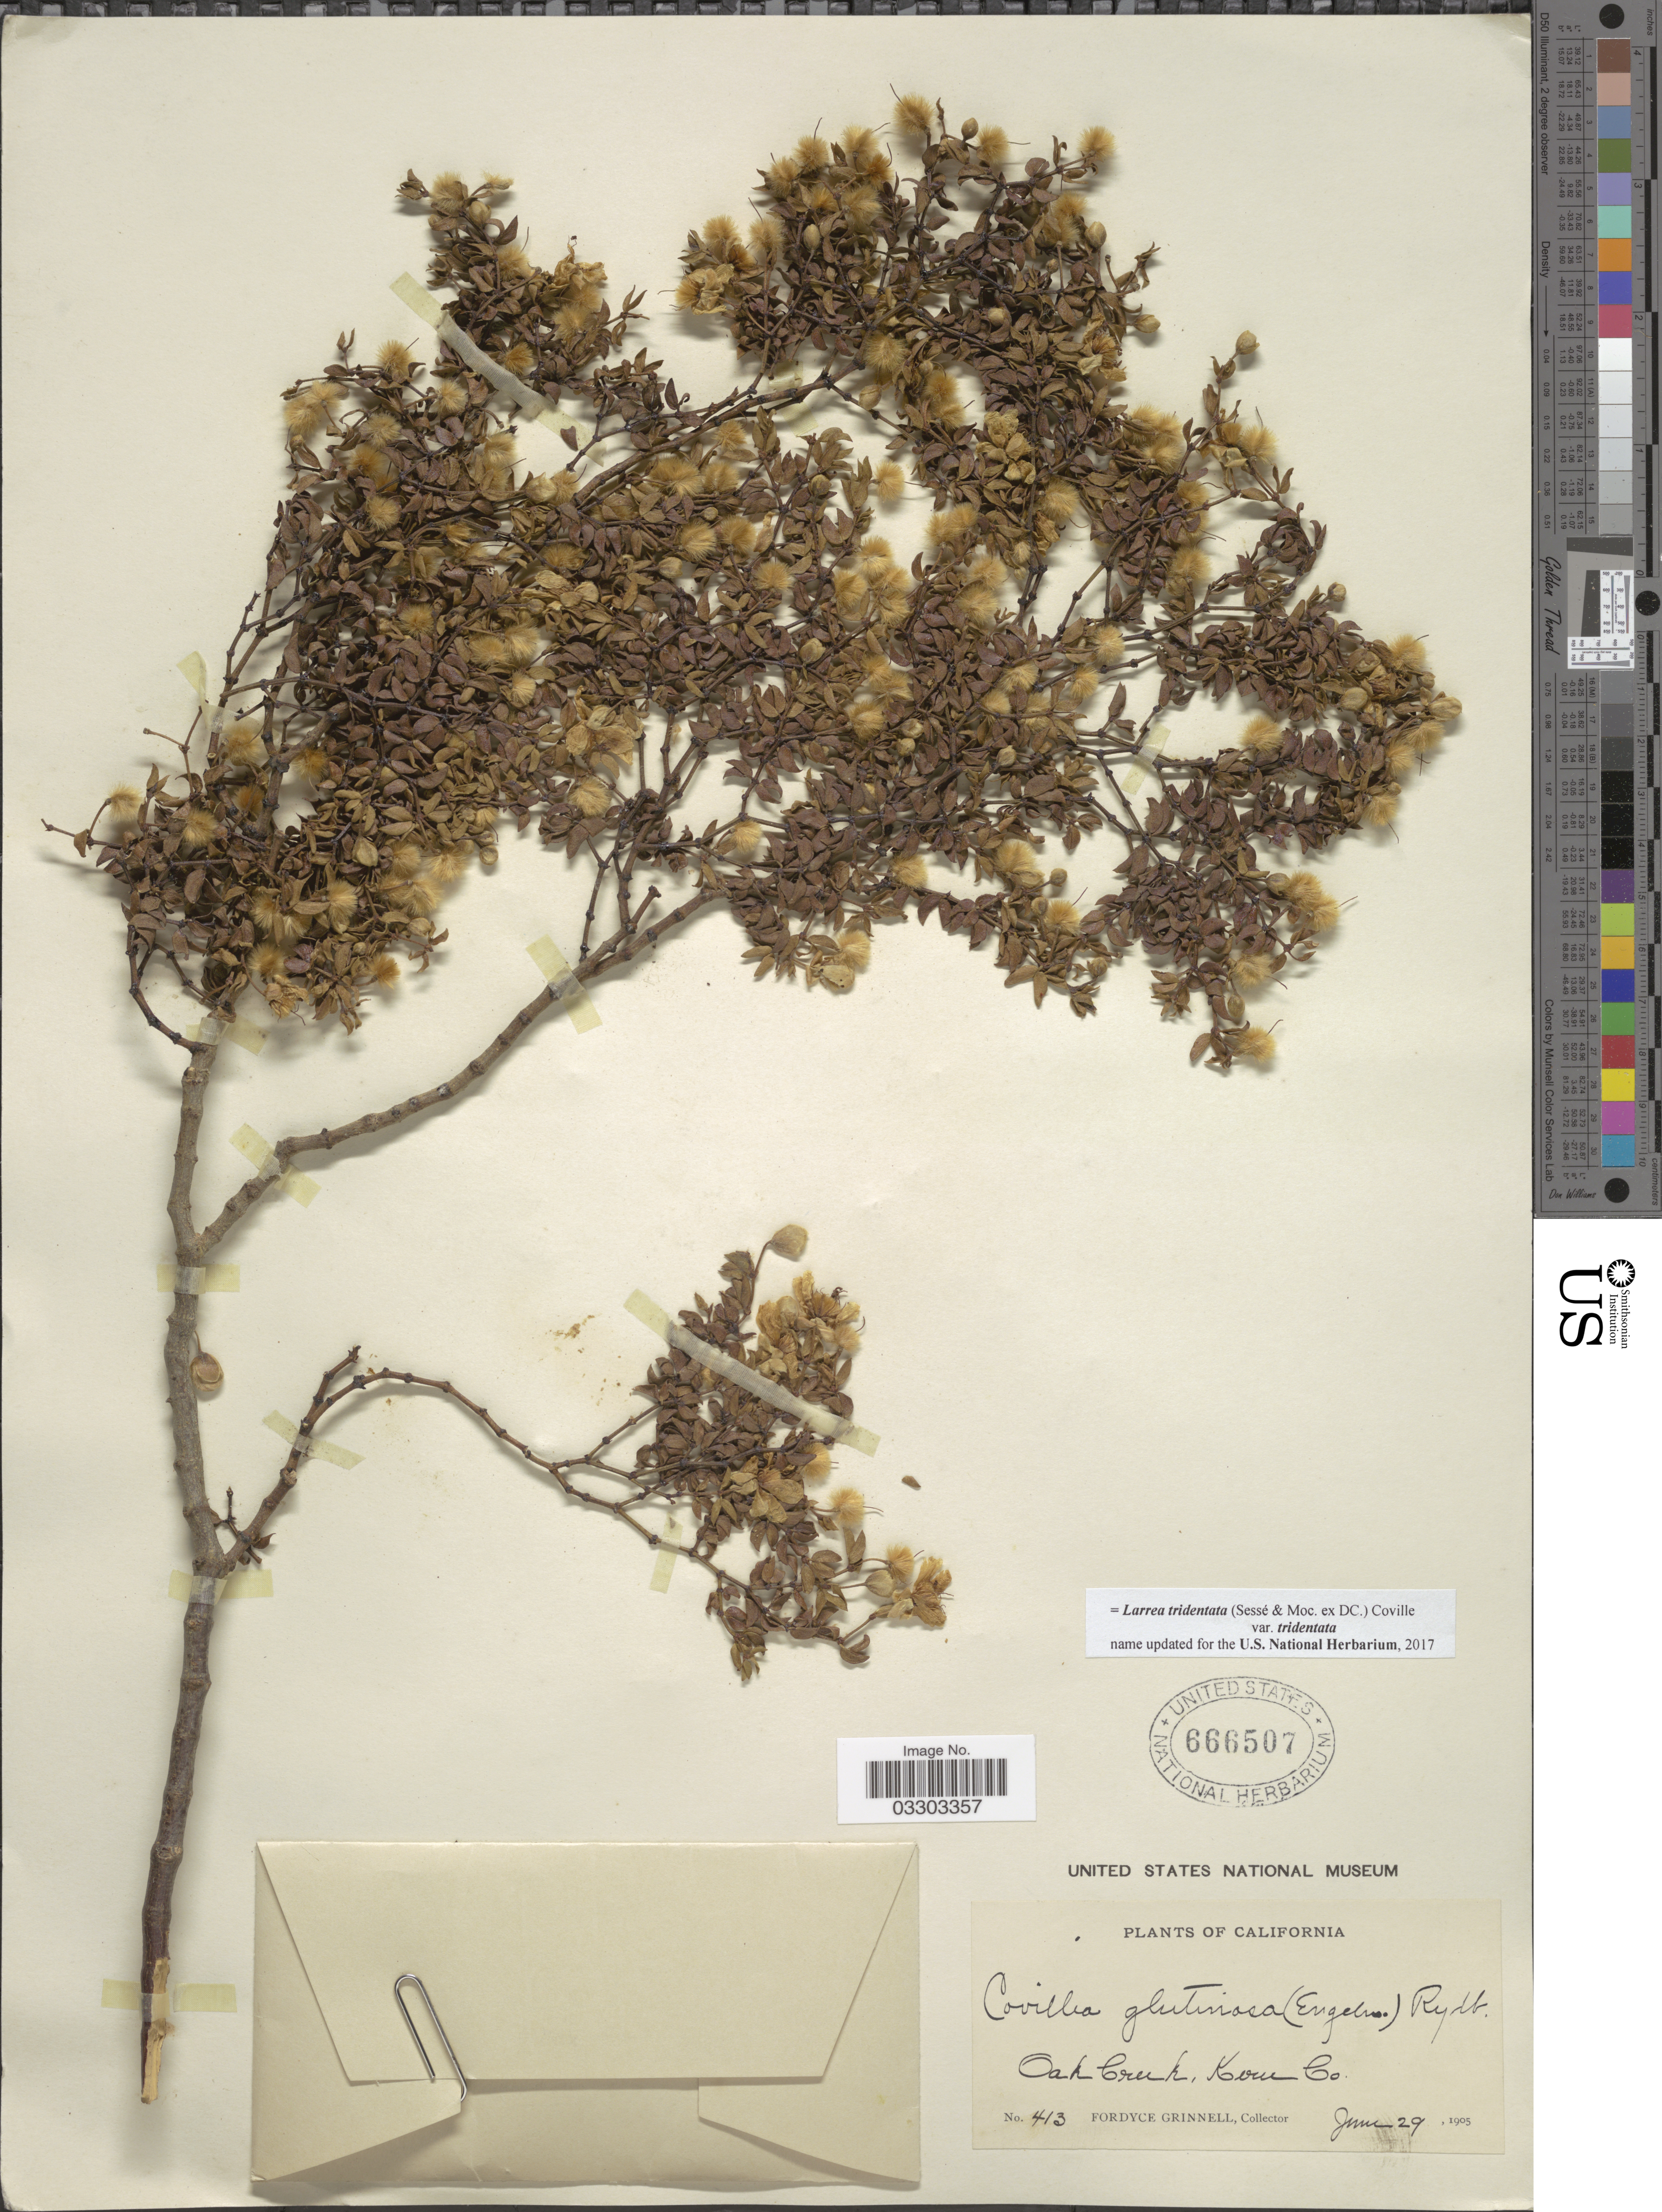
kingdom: Plantae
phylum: Tracheophyta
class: Magnoliopsida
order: Zygophyllales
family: Zygophyllaceae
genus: Larrea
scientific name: Larrea tridentata var. tridentata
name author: (Sessé & Moc. ex DC.) Coville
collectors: F. Grinnell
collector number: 413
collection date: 1905-06-29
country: United States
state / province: California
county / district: Kern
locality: Oak Creek, Kern Co.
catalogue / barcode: US 666507